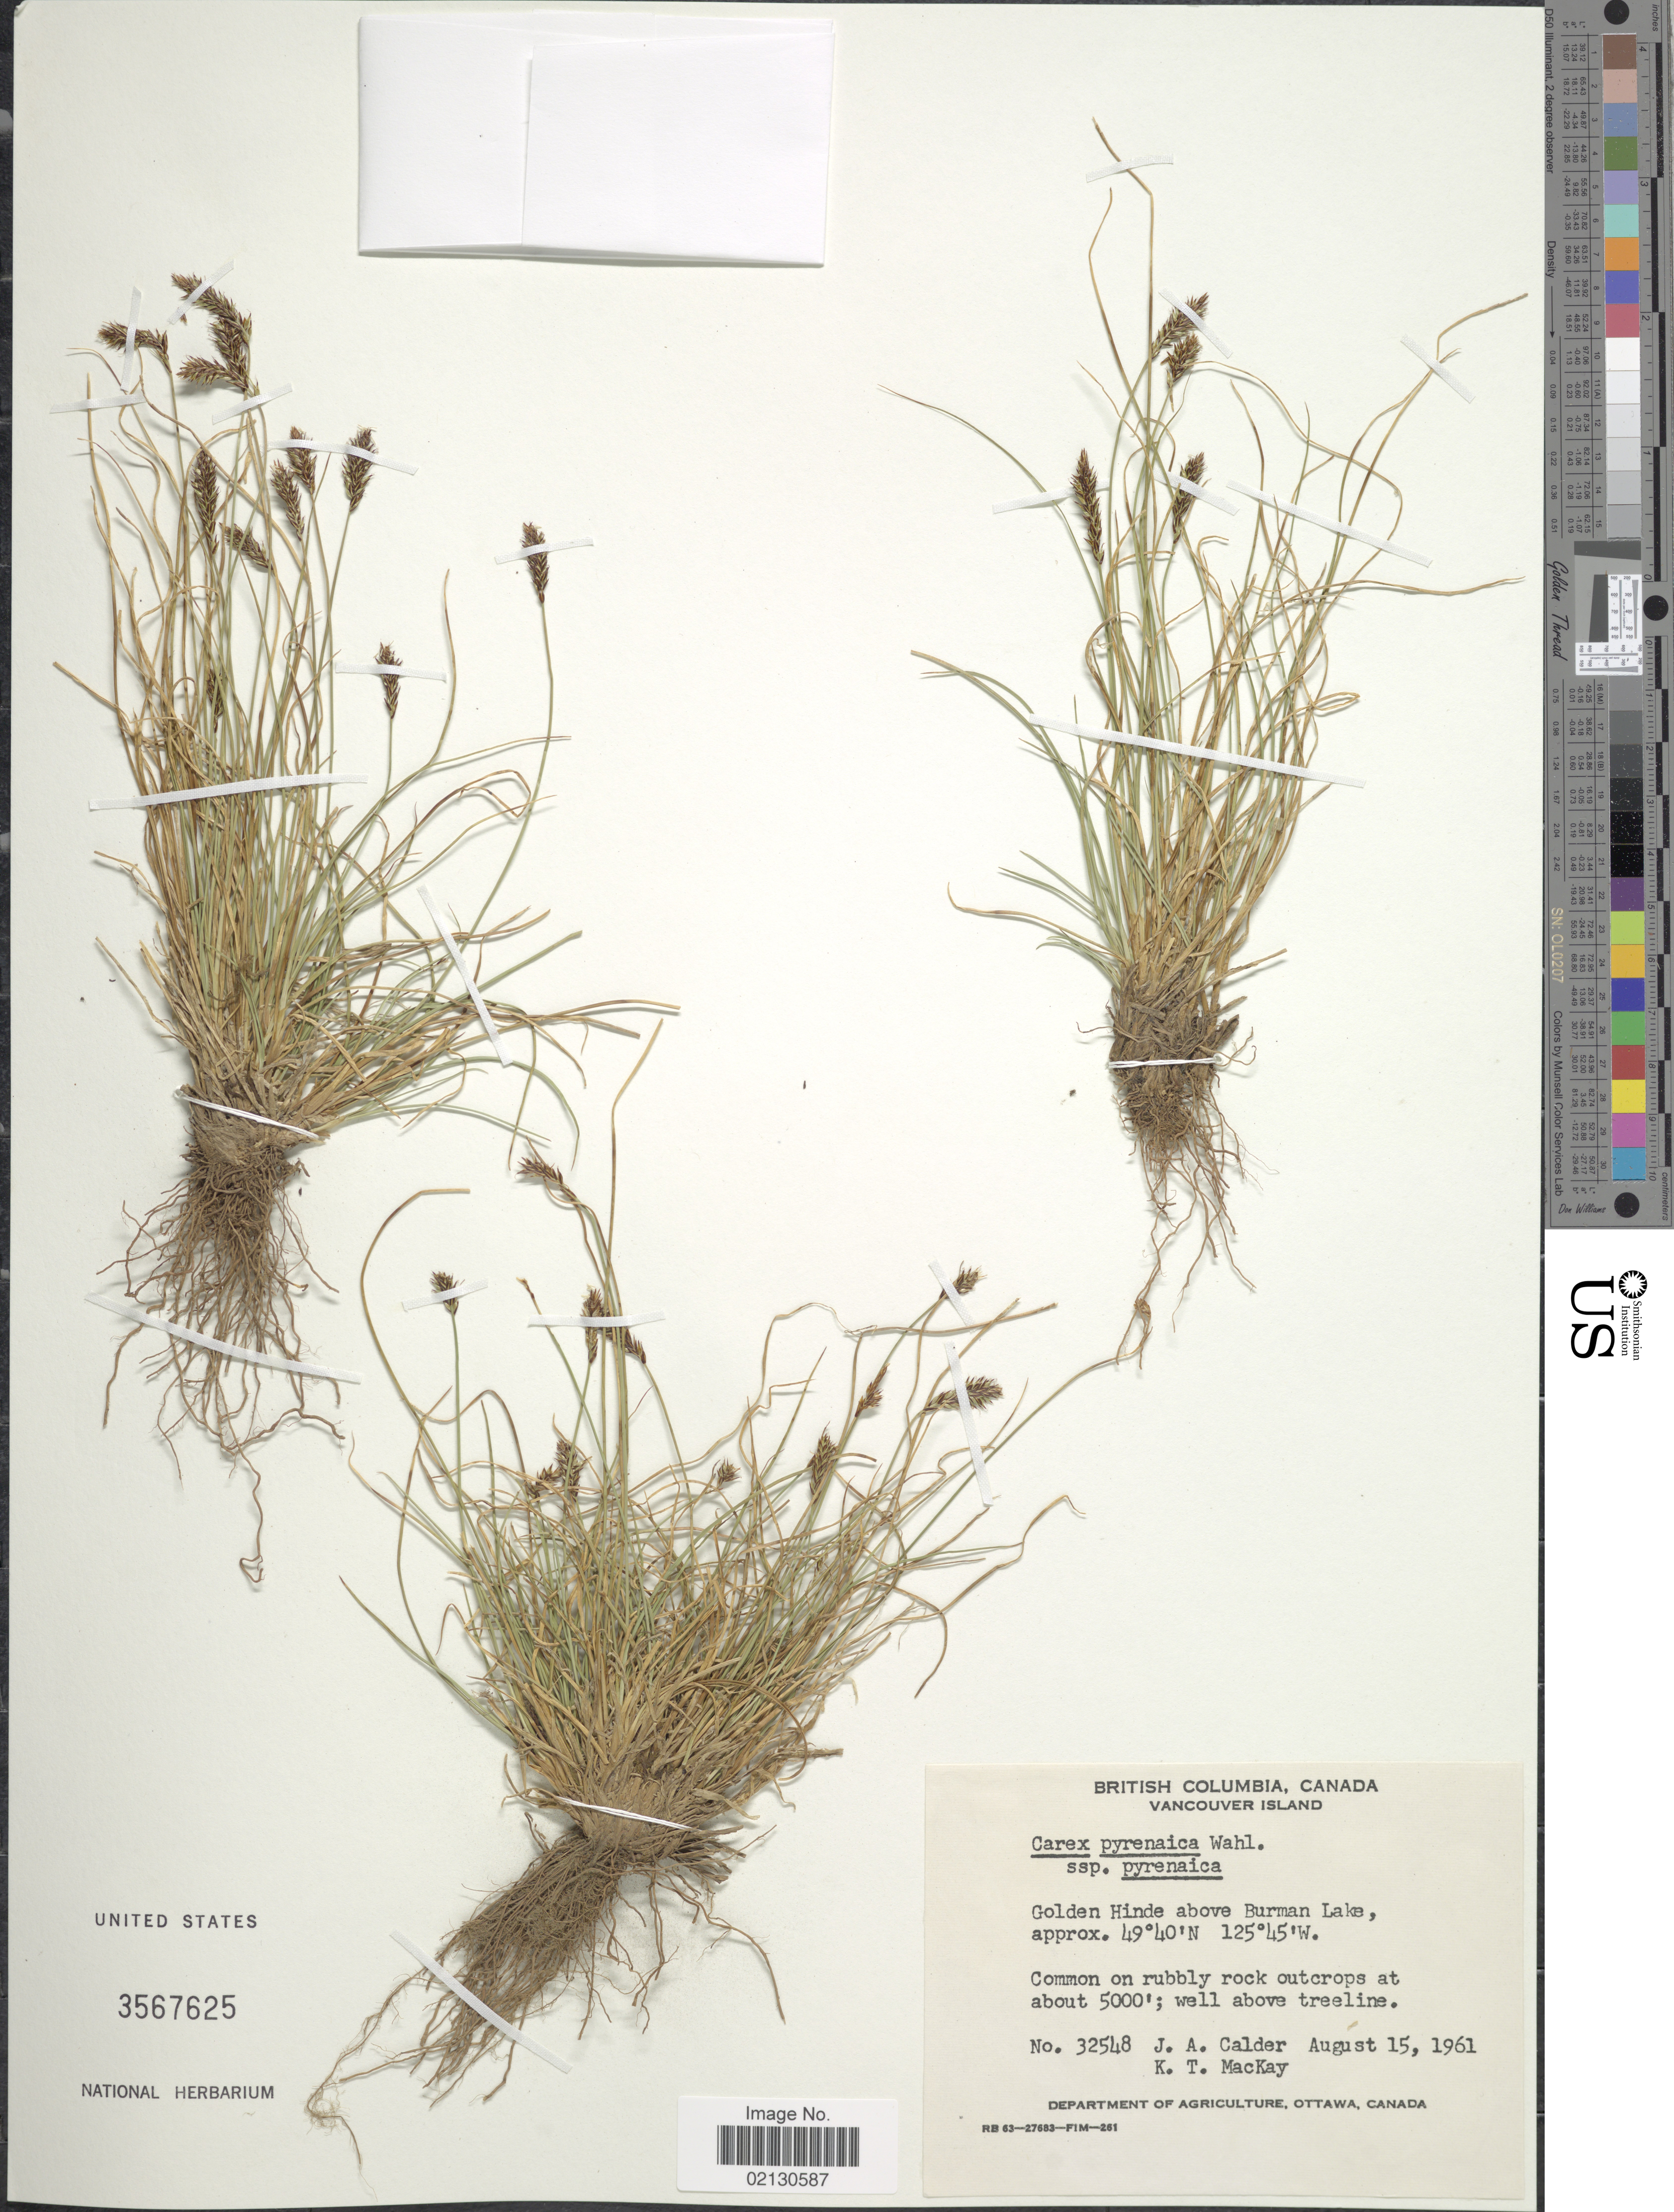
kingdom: Plantae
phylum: Tracheophyta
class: Liliopsida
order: Poales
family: Cyperaceae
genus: Carex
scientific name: Carex micropoda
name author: C.A. Mey.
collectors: J. A. Calder & K. T. Mackay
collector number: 32548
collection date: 1961-08-15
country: Canada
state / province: British Columbia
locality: Vancouver Island. Golden Hinde above Burman Lake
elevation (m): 1524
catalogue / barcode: US 3567625